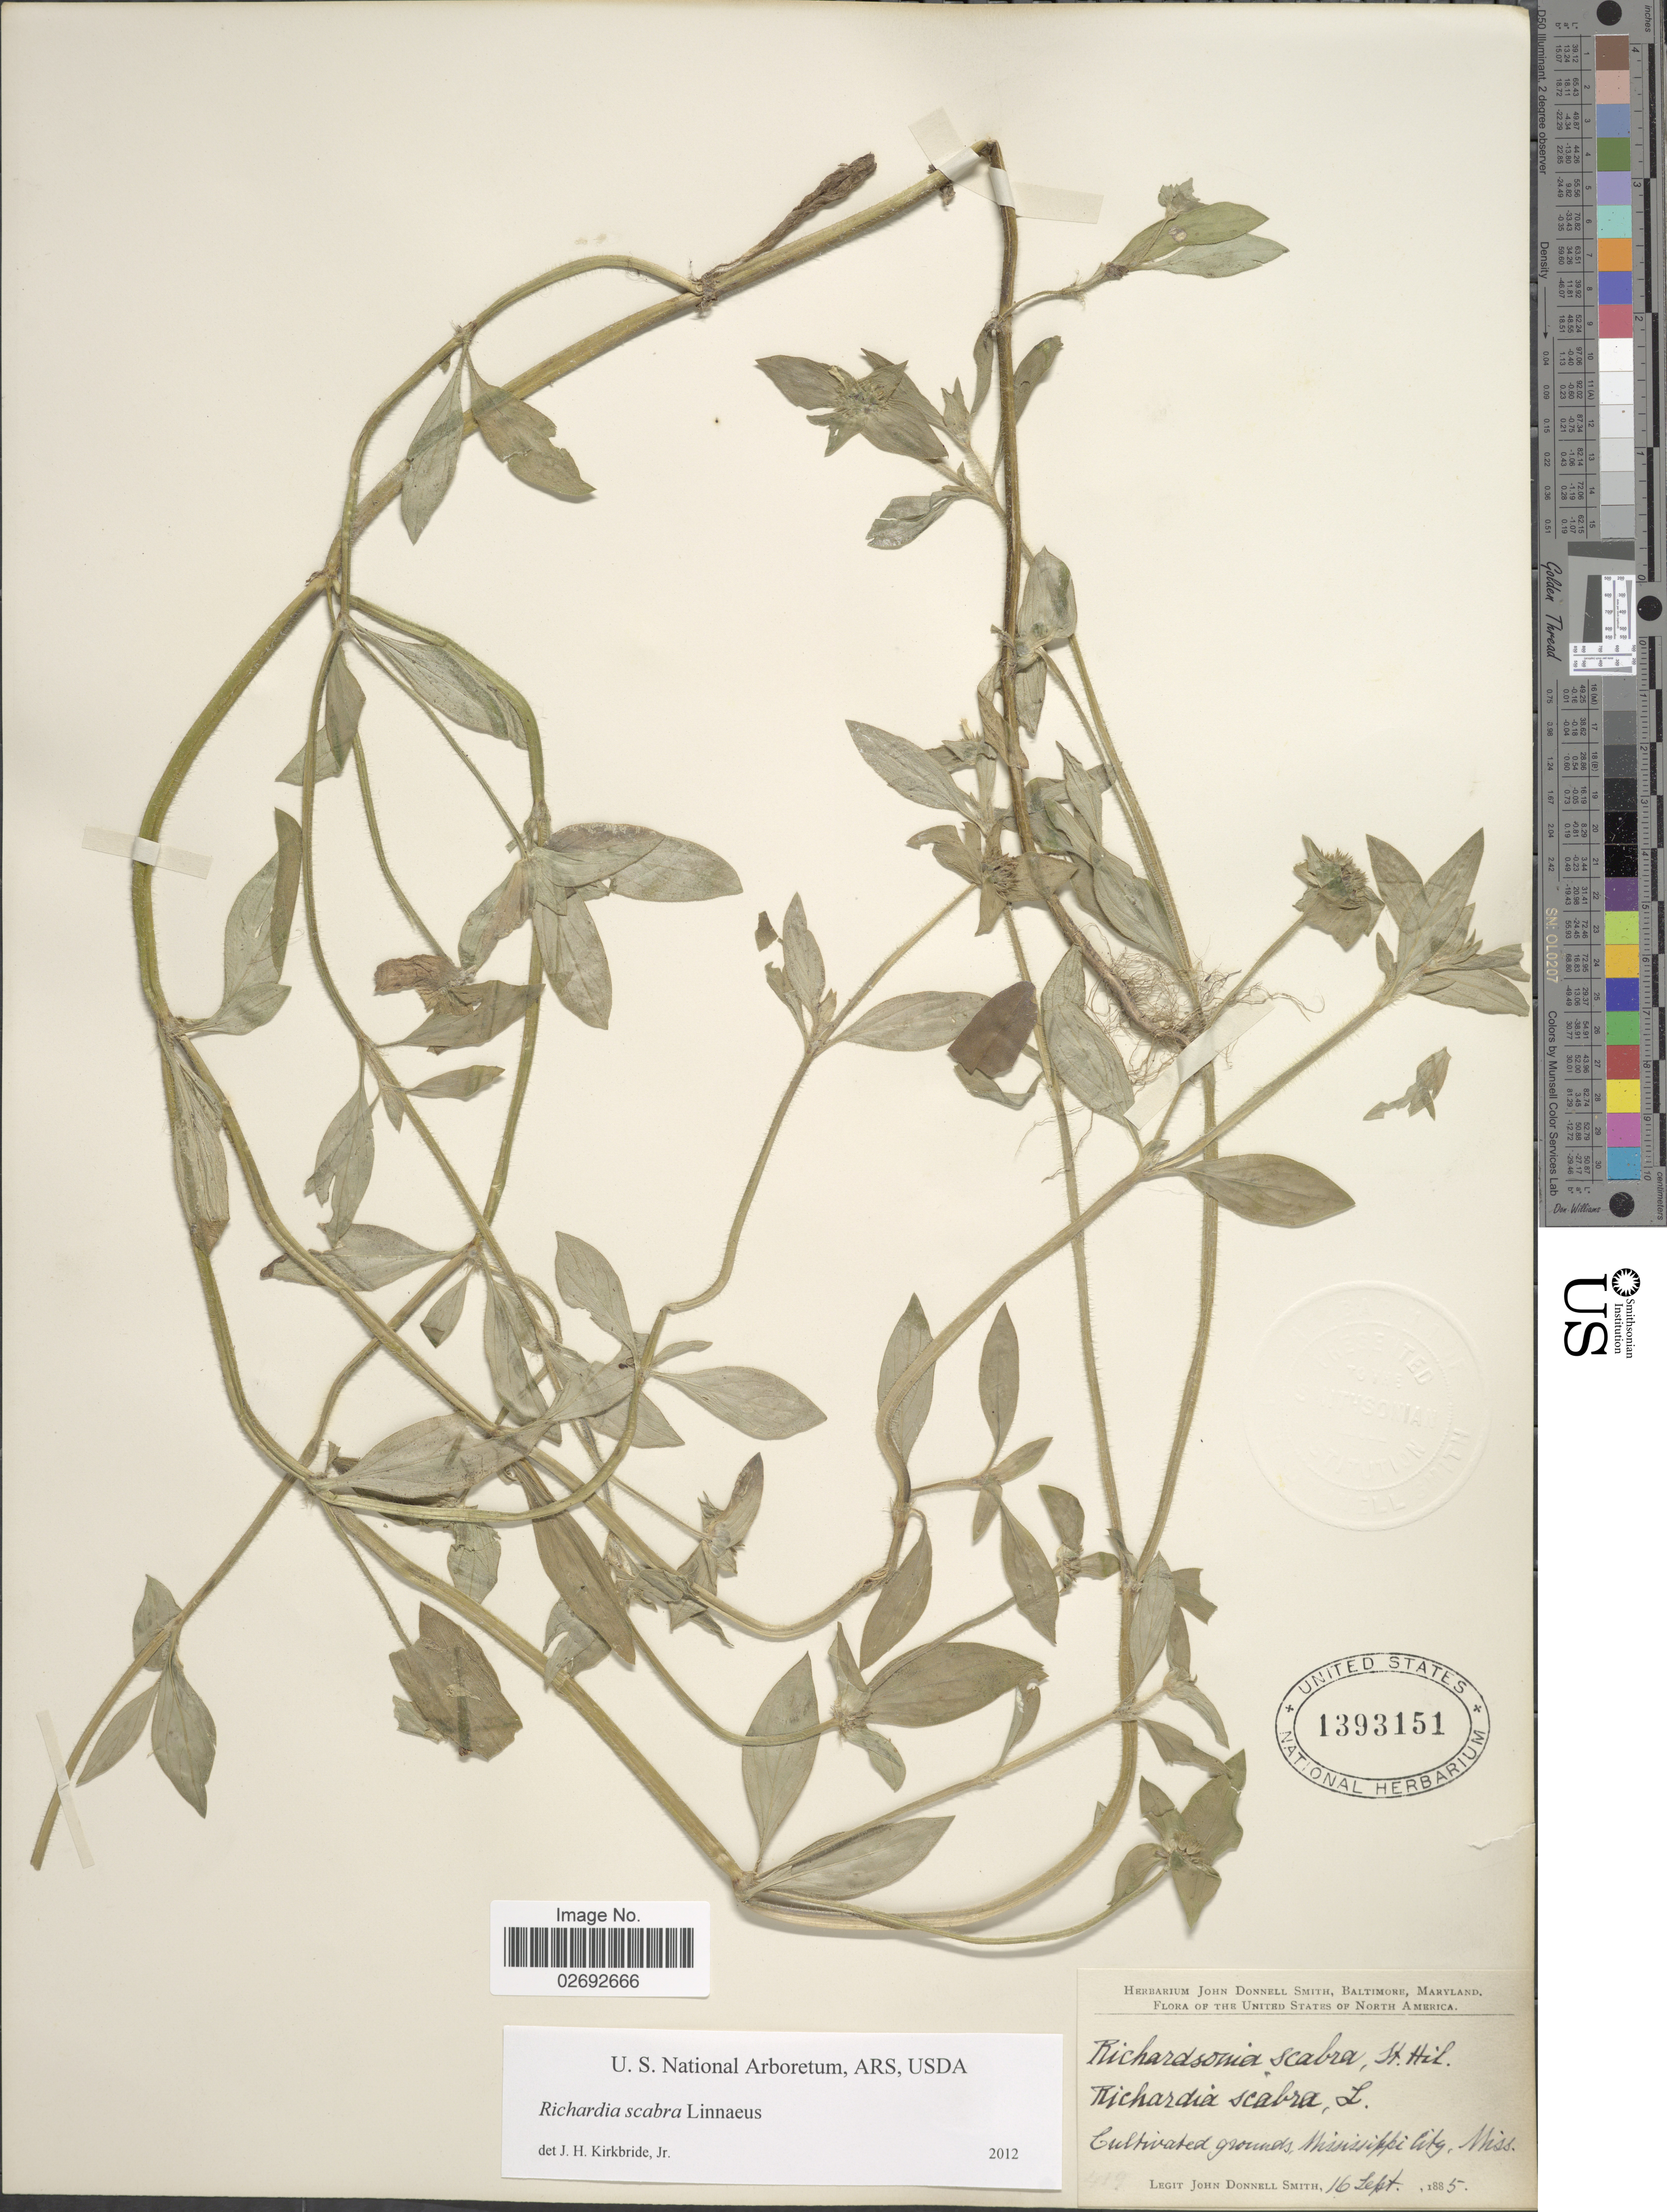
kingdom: Plantae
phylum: Tracheophyta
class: Magnoliopsida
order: Gentianales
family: Rubiaceae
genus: Richardia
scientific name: Richardia scabra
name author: L.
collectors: J. Donnell Smith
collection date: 1885-09-16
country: United States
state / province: Mississippi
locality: Mississippi City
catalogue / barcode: US 1393151